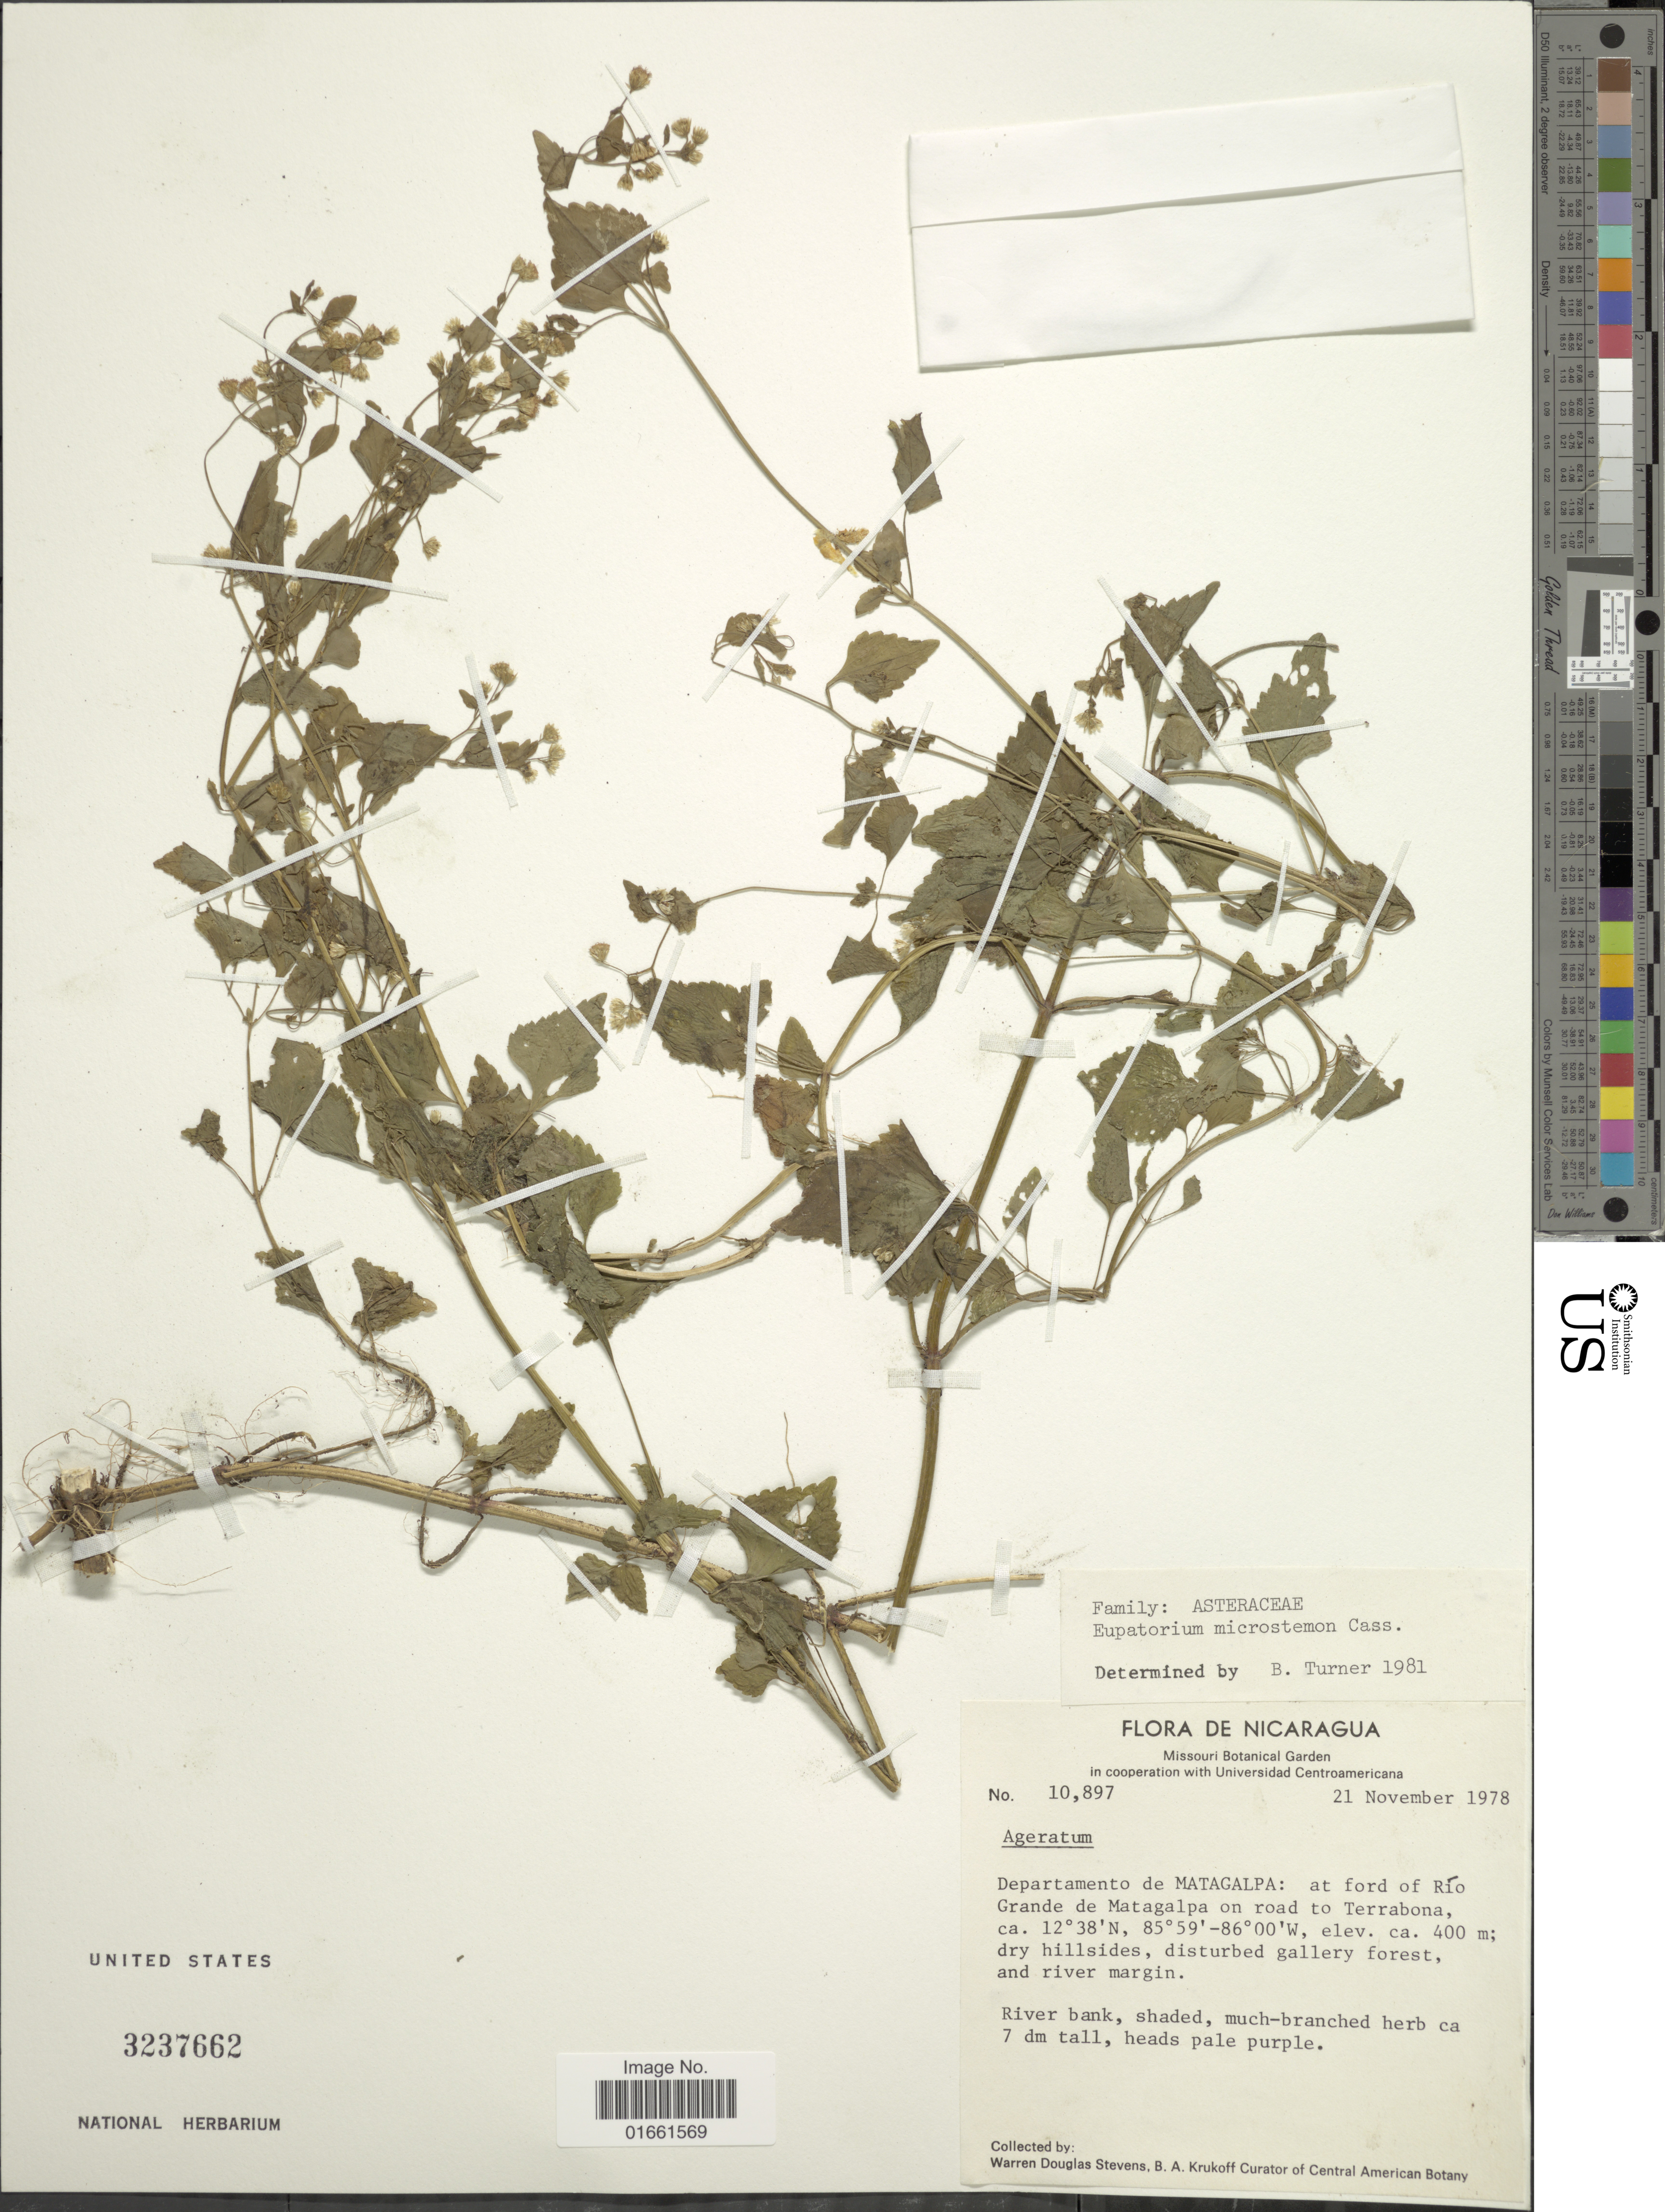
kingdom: Plantae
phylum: Tracheophyta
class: Magnoliopsida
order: Asterales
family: Asteraceae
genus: Fleischmannia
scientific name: Fleischmannia microstemon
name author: (Cass.) R.M. King & H. Rob.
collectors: W. D. Stevens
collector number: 10897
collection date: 1978-11-21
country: Nicaragua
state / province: Matagalpa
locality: Departamento de Matagalpa: at ford of Rio Grande de Matagalpa on road to Terrabona.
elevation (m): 400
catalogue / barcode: US 3237662